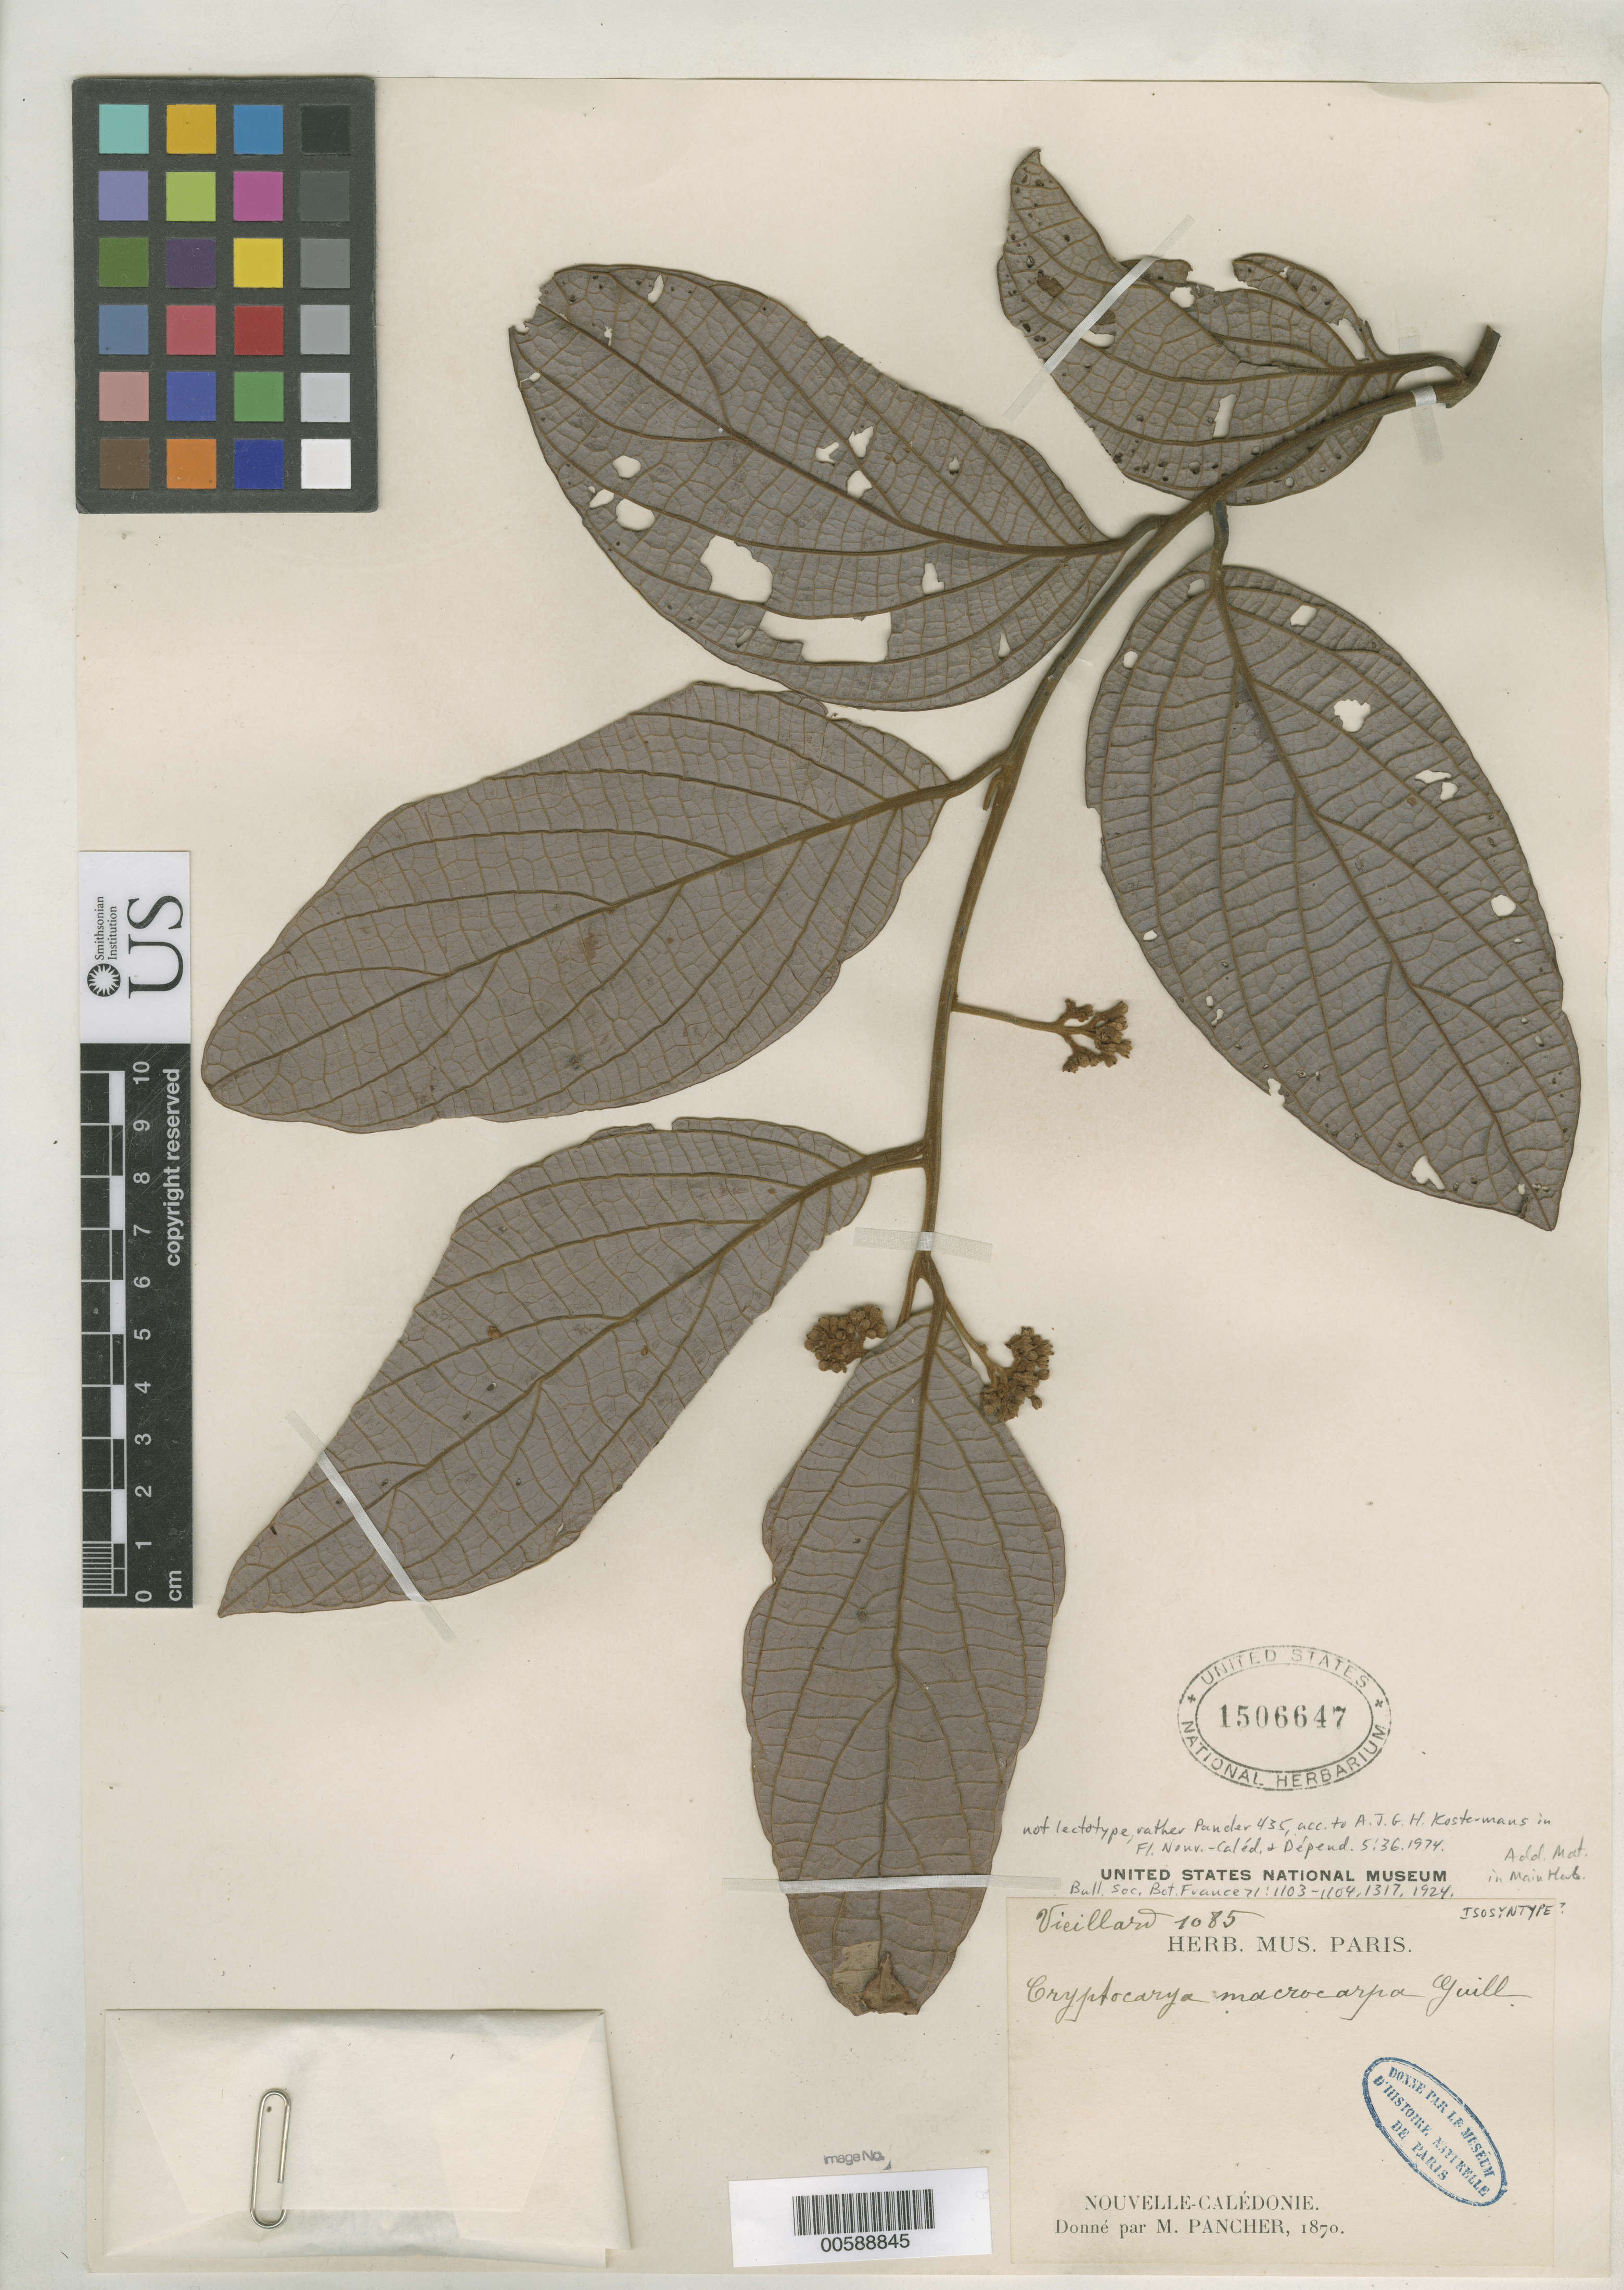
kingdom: Plantae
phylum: Tracheophyta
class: Magnoliopsida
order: Laurales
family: Lauraceae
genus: Cryptocarya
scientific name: Cryptocarya macrocarpa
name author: Guillaumin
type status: Possible Isosyntype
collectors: E. Vieillard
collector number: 1085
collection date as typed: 1870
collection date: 1870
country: New Caledonia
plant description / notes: Lectotype is Pancher 435 acc. to A.J.G.H. Kostermans in Fl. Nouv.-Caled. & Depend. 5:36. 1974.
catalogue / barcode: US 1506647